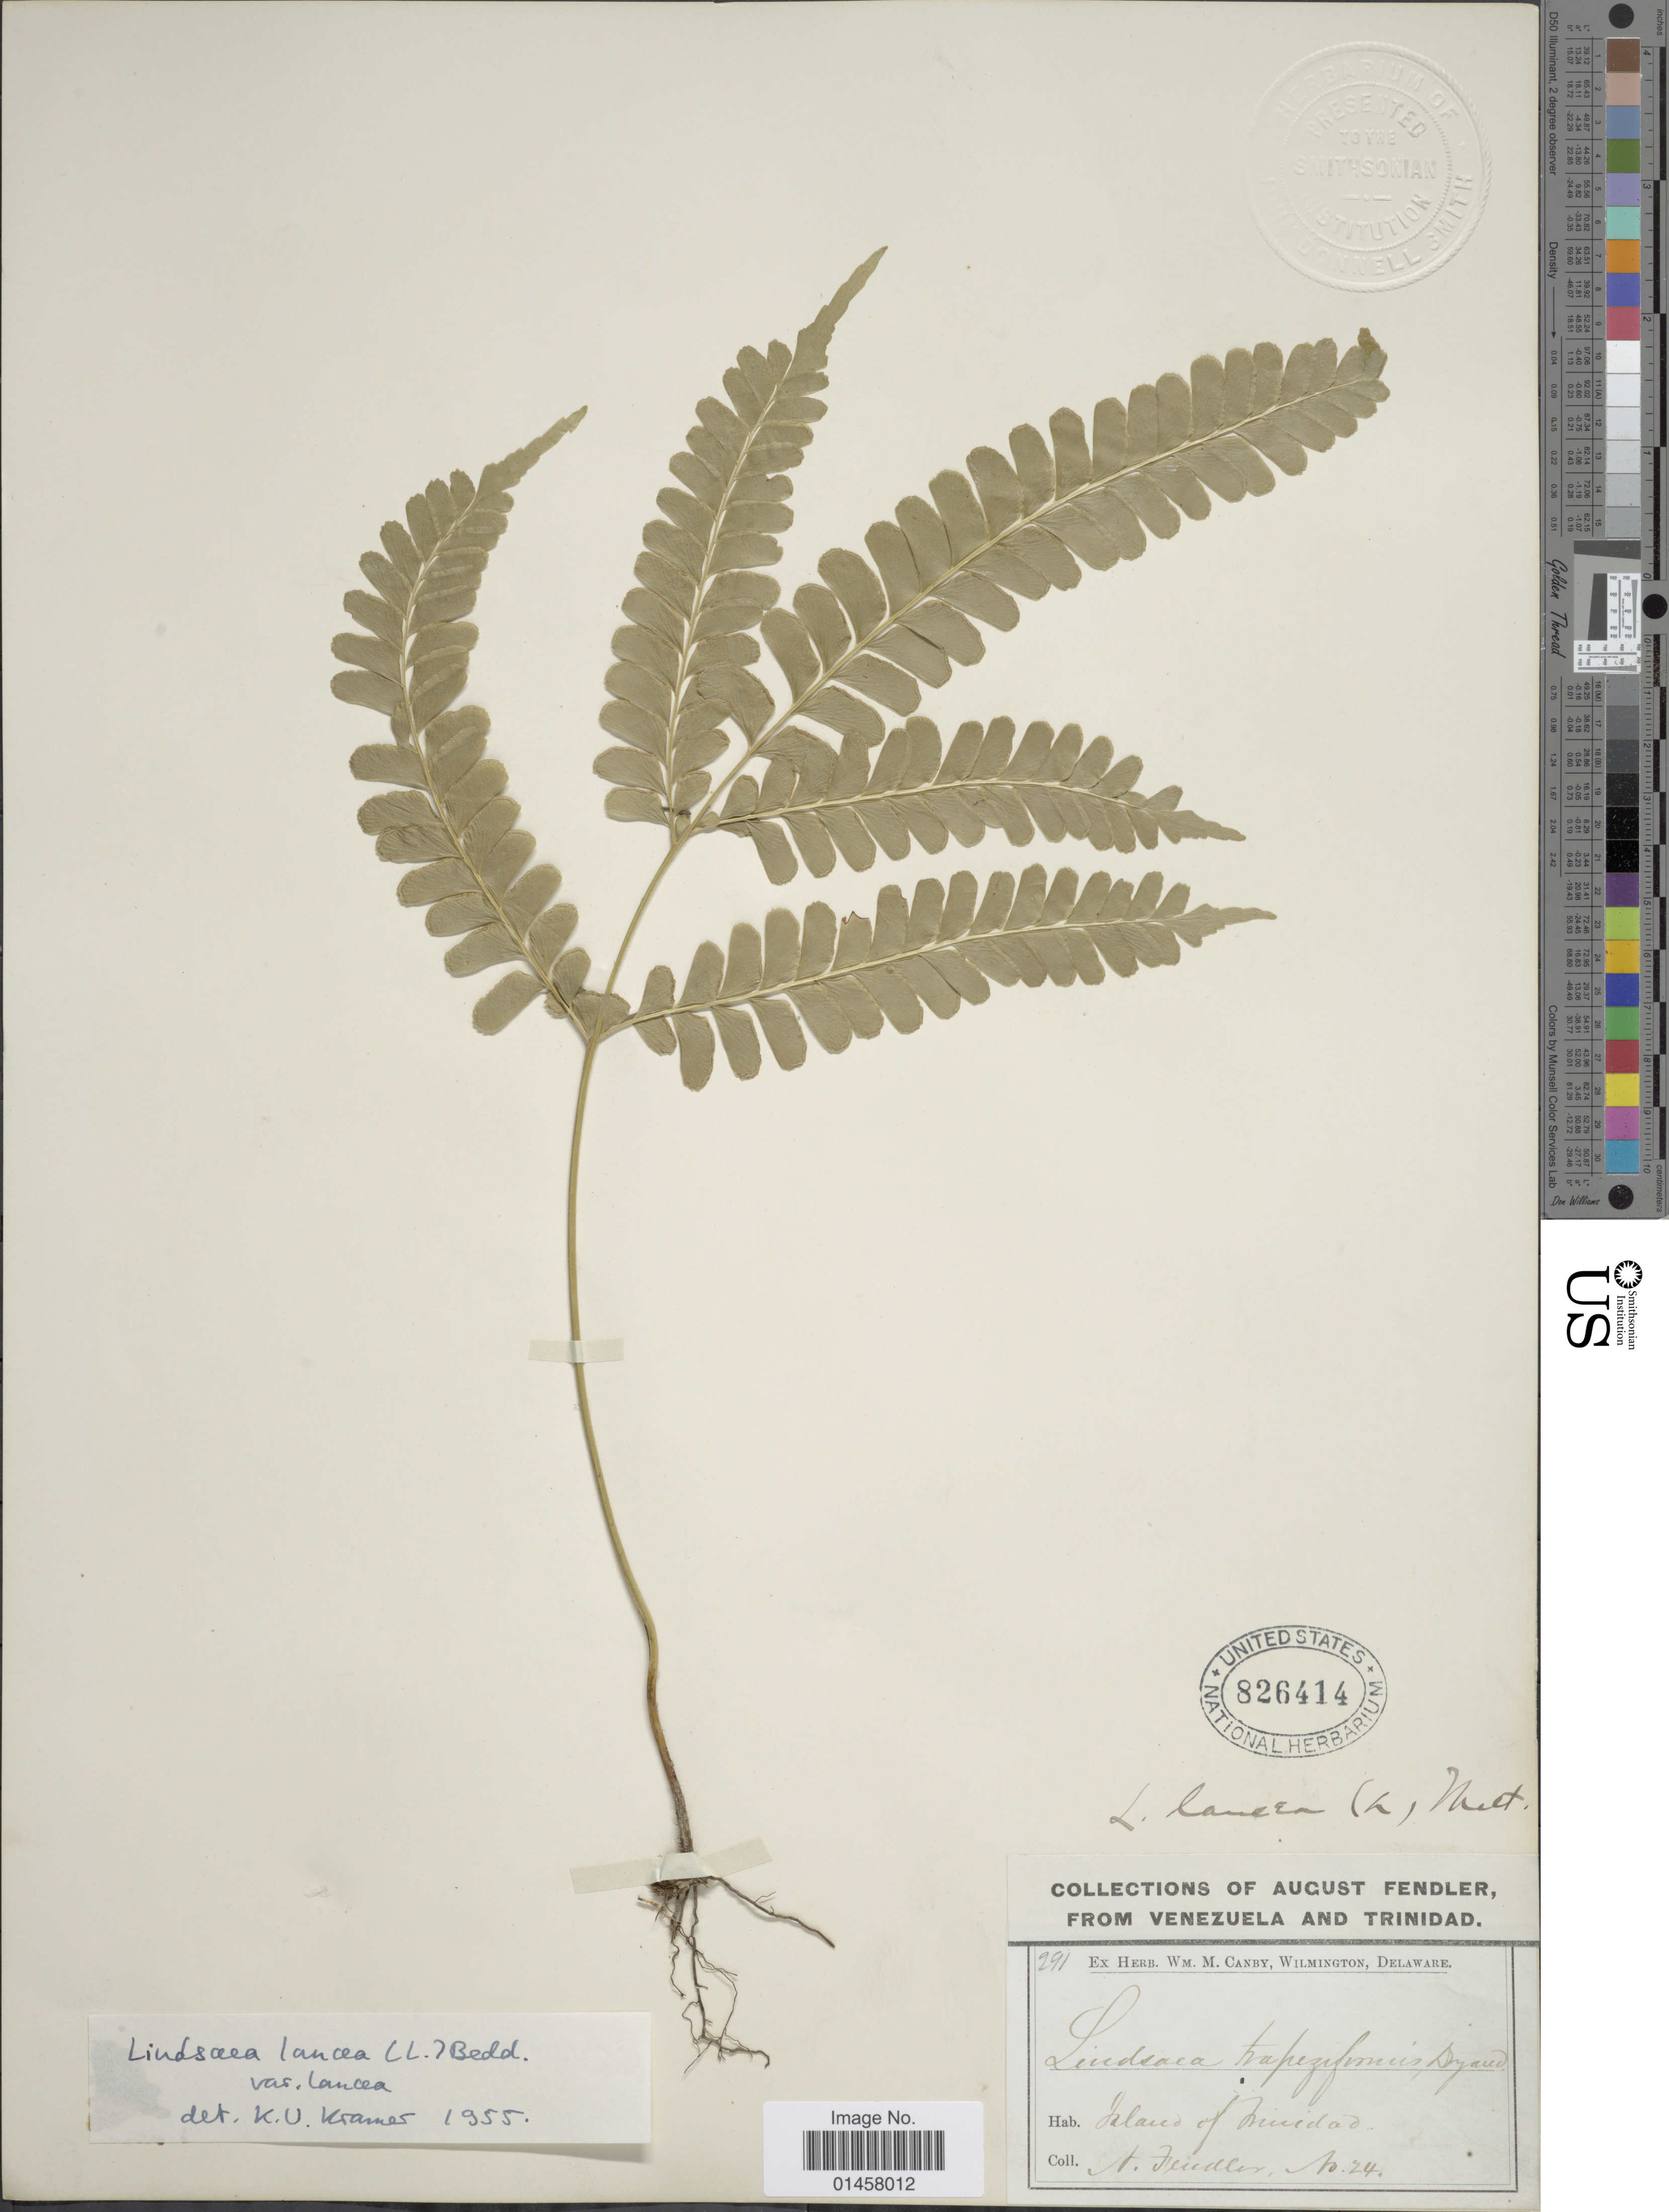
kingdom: Plantae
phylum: Tracheophyta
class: Polypodiopsida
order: Polypodiales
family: Lindsaeaceae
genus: Lindsaea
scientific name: Lindsaea lancea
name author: (L.) Bedd.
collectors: A. Fendler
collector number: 24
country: Trinidad and Tobago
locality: Island of Trinidad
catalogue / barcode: US 826414